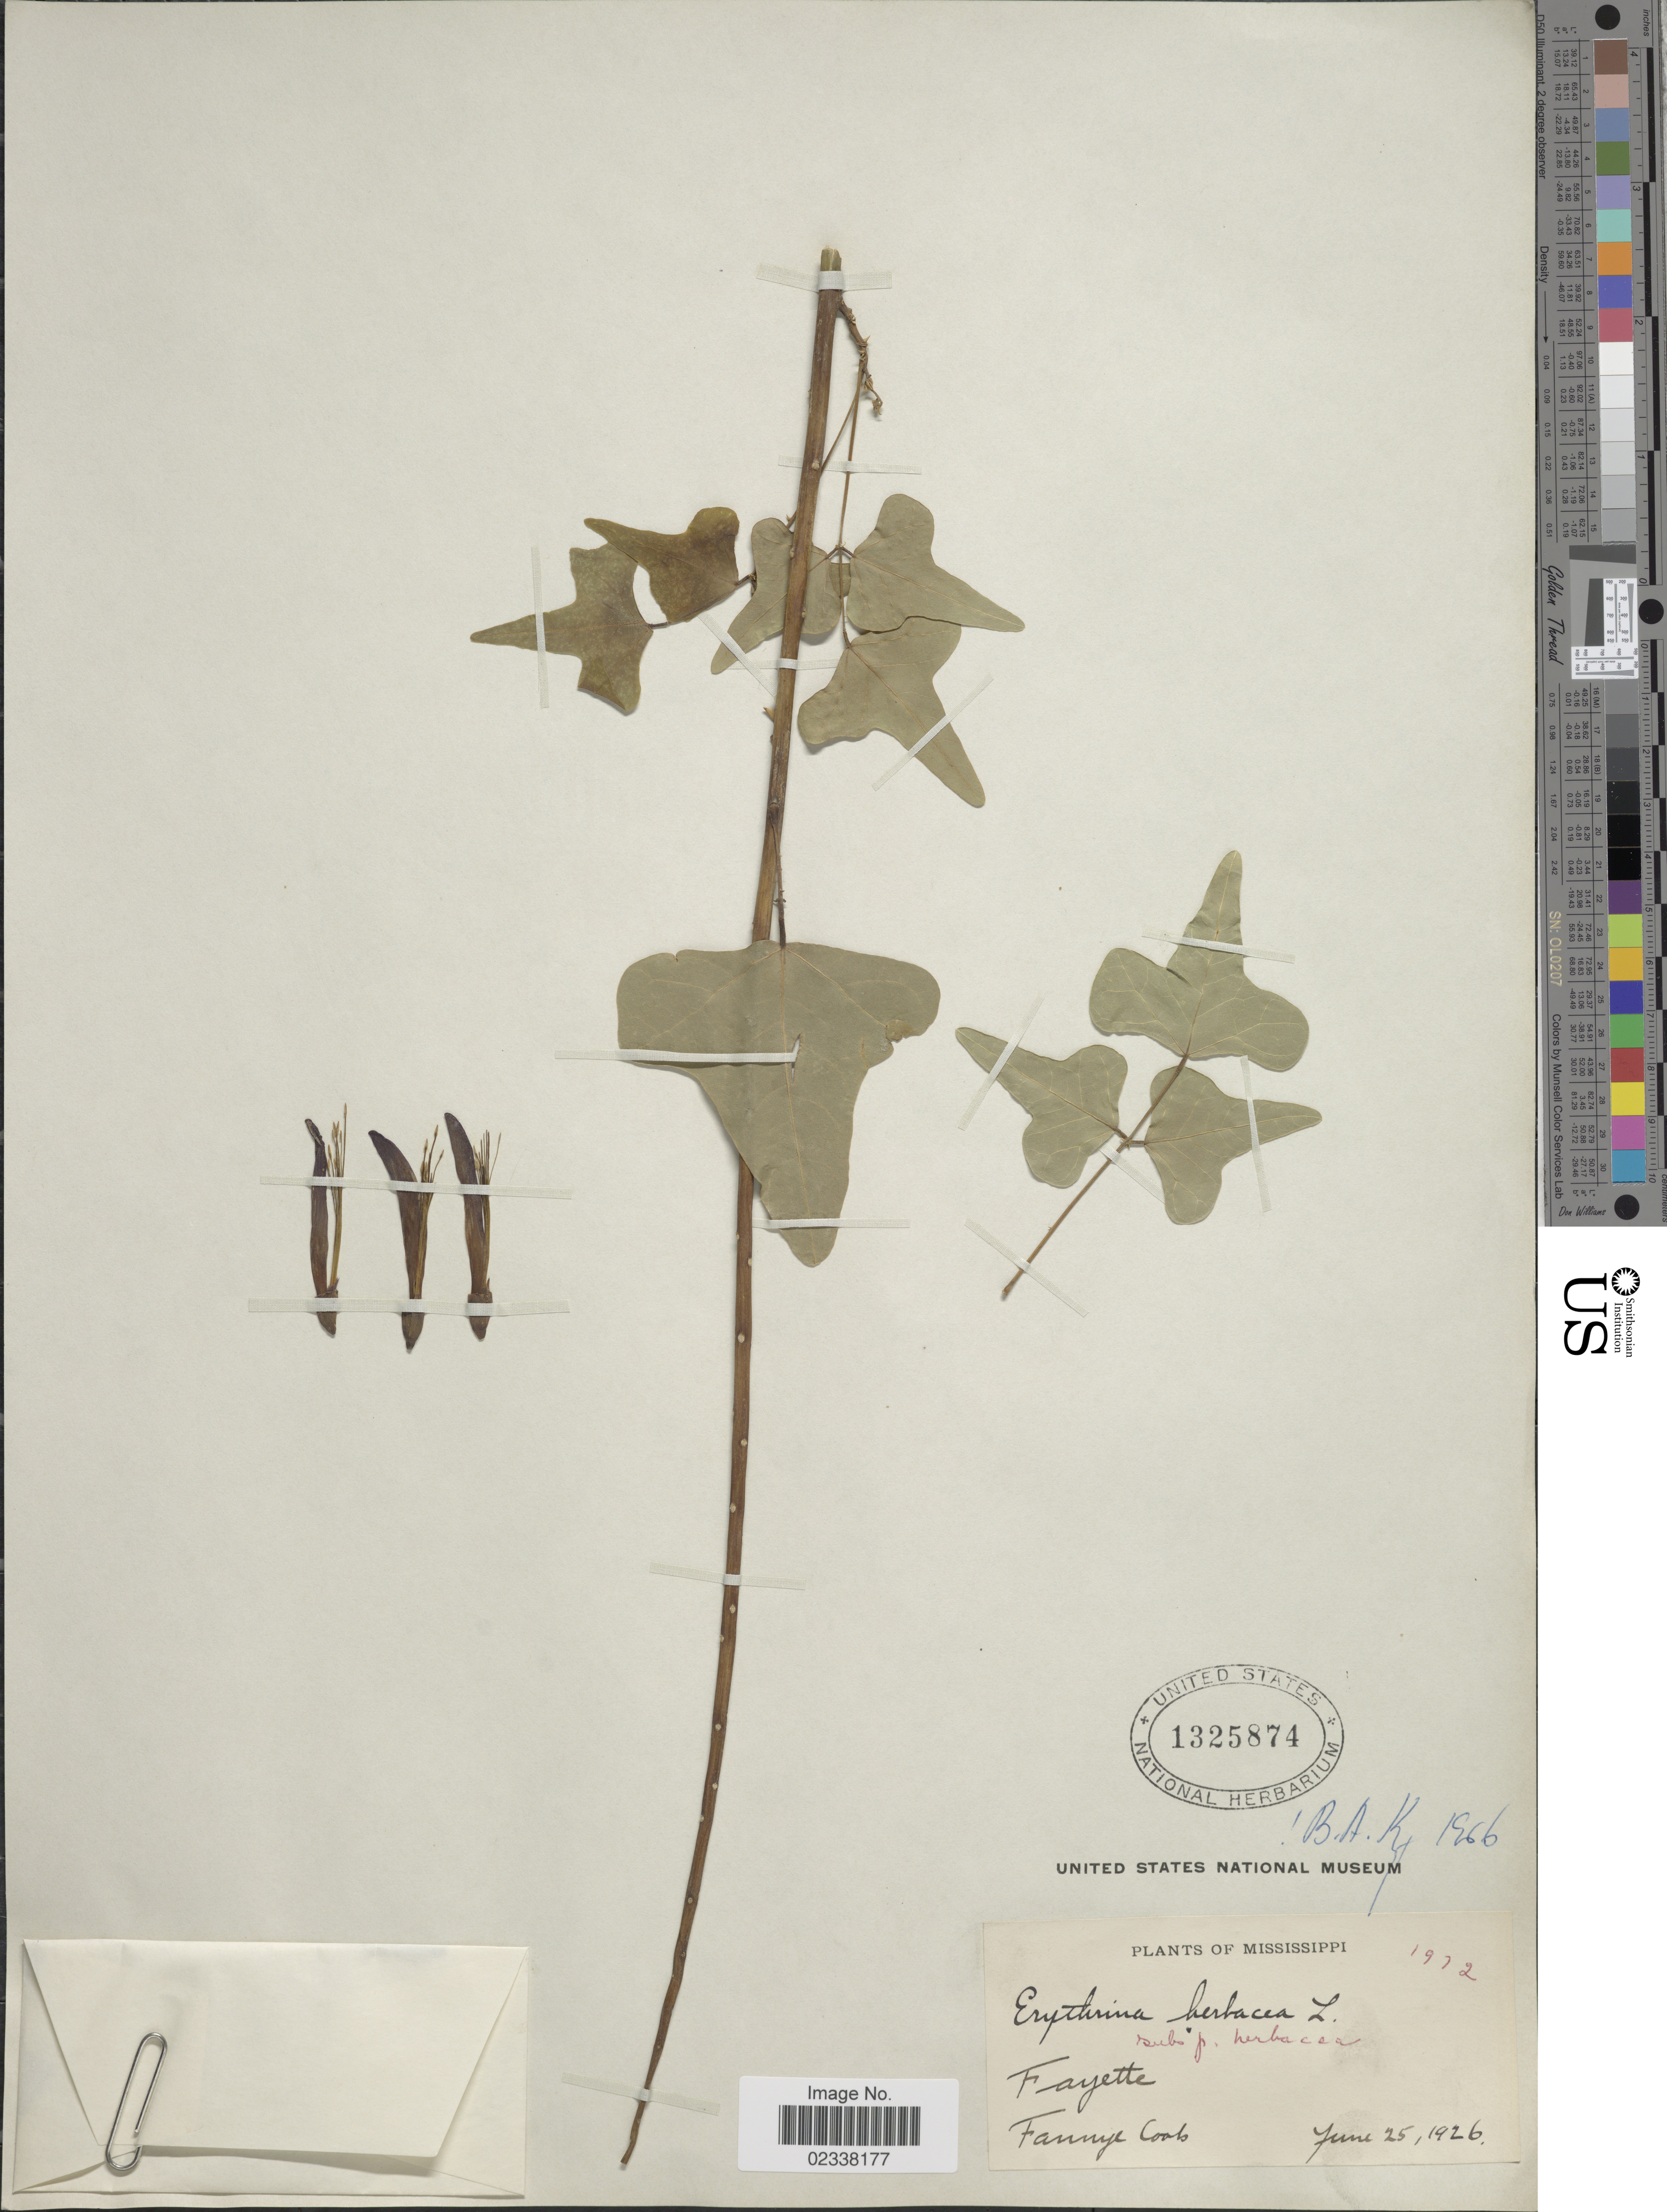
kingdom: Plantae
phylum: Tracheophyta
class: Magnoliopsida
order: Fabales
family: Fabaceae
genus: Erythrina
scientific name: Erythrina herbacea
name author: L.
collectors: F. A. Cook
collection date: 1926-06-25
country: United States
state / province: Mississippi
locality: Fayette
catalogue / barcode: US 1325874